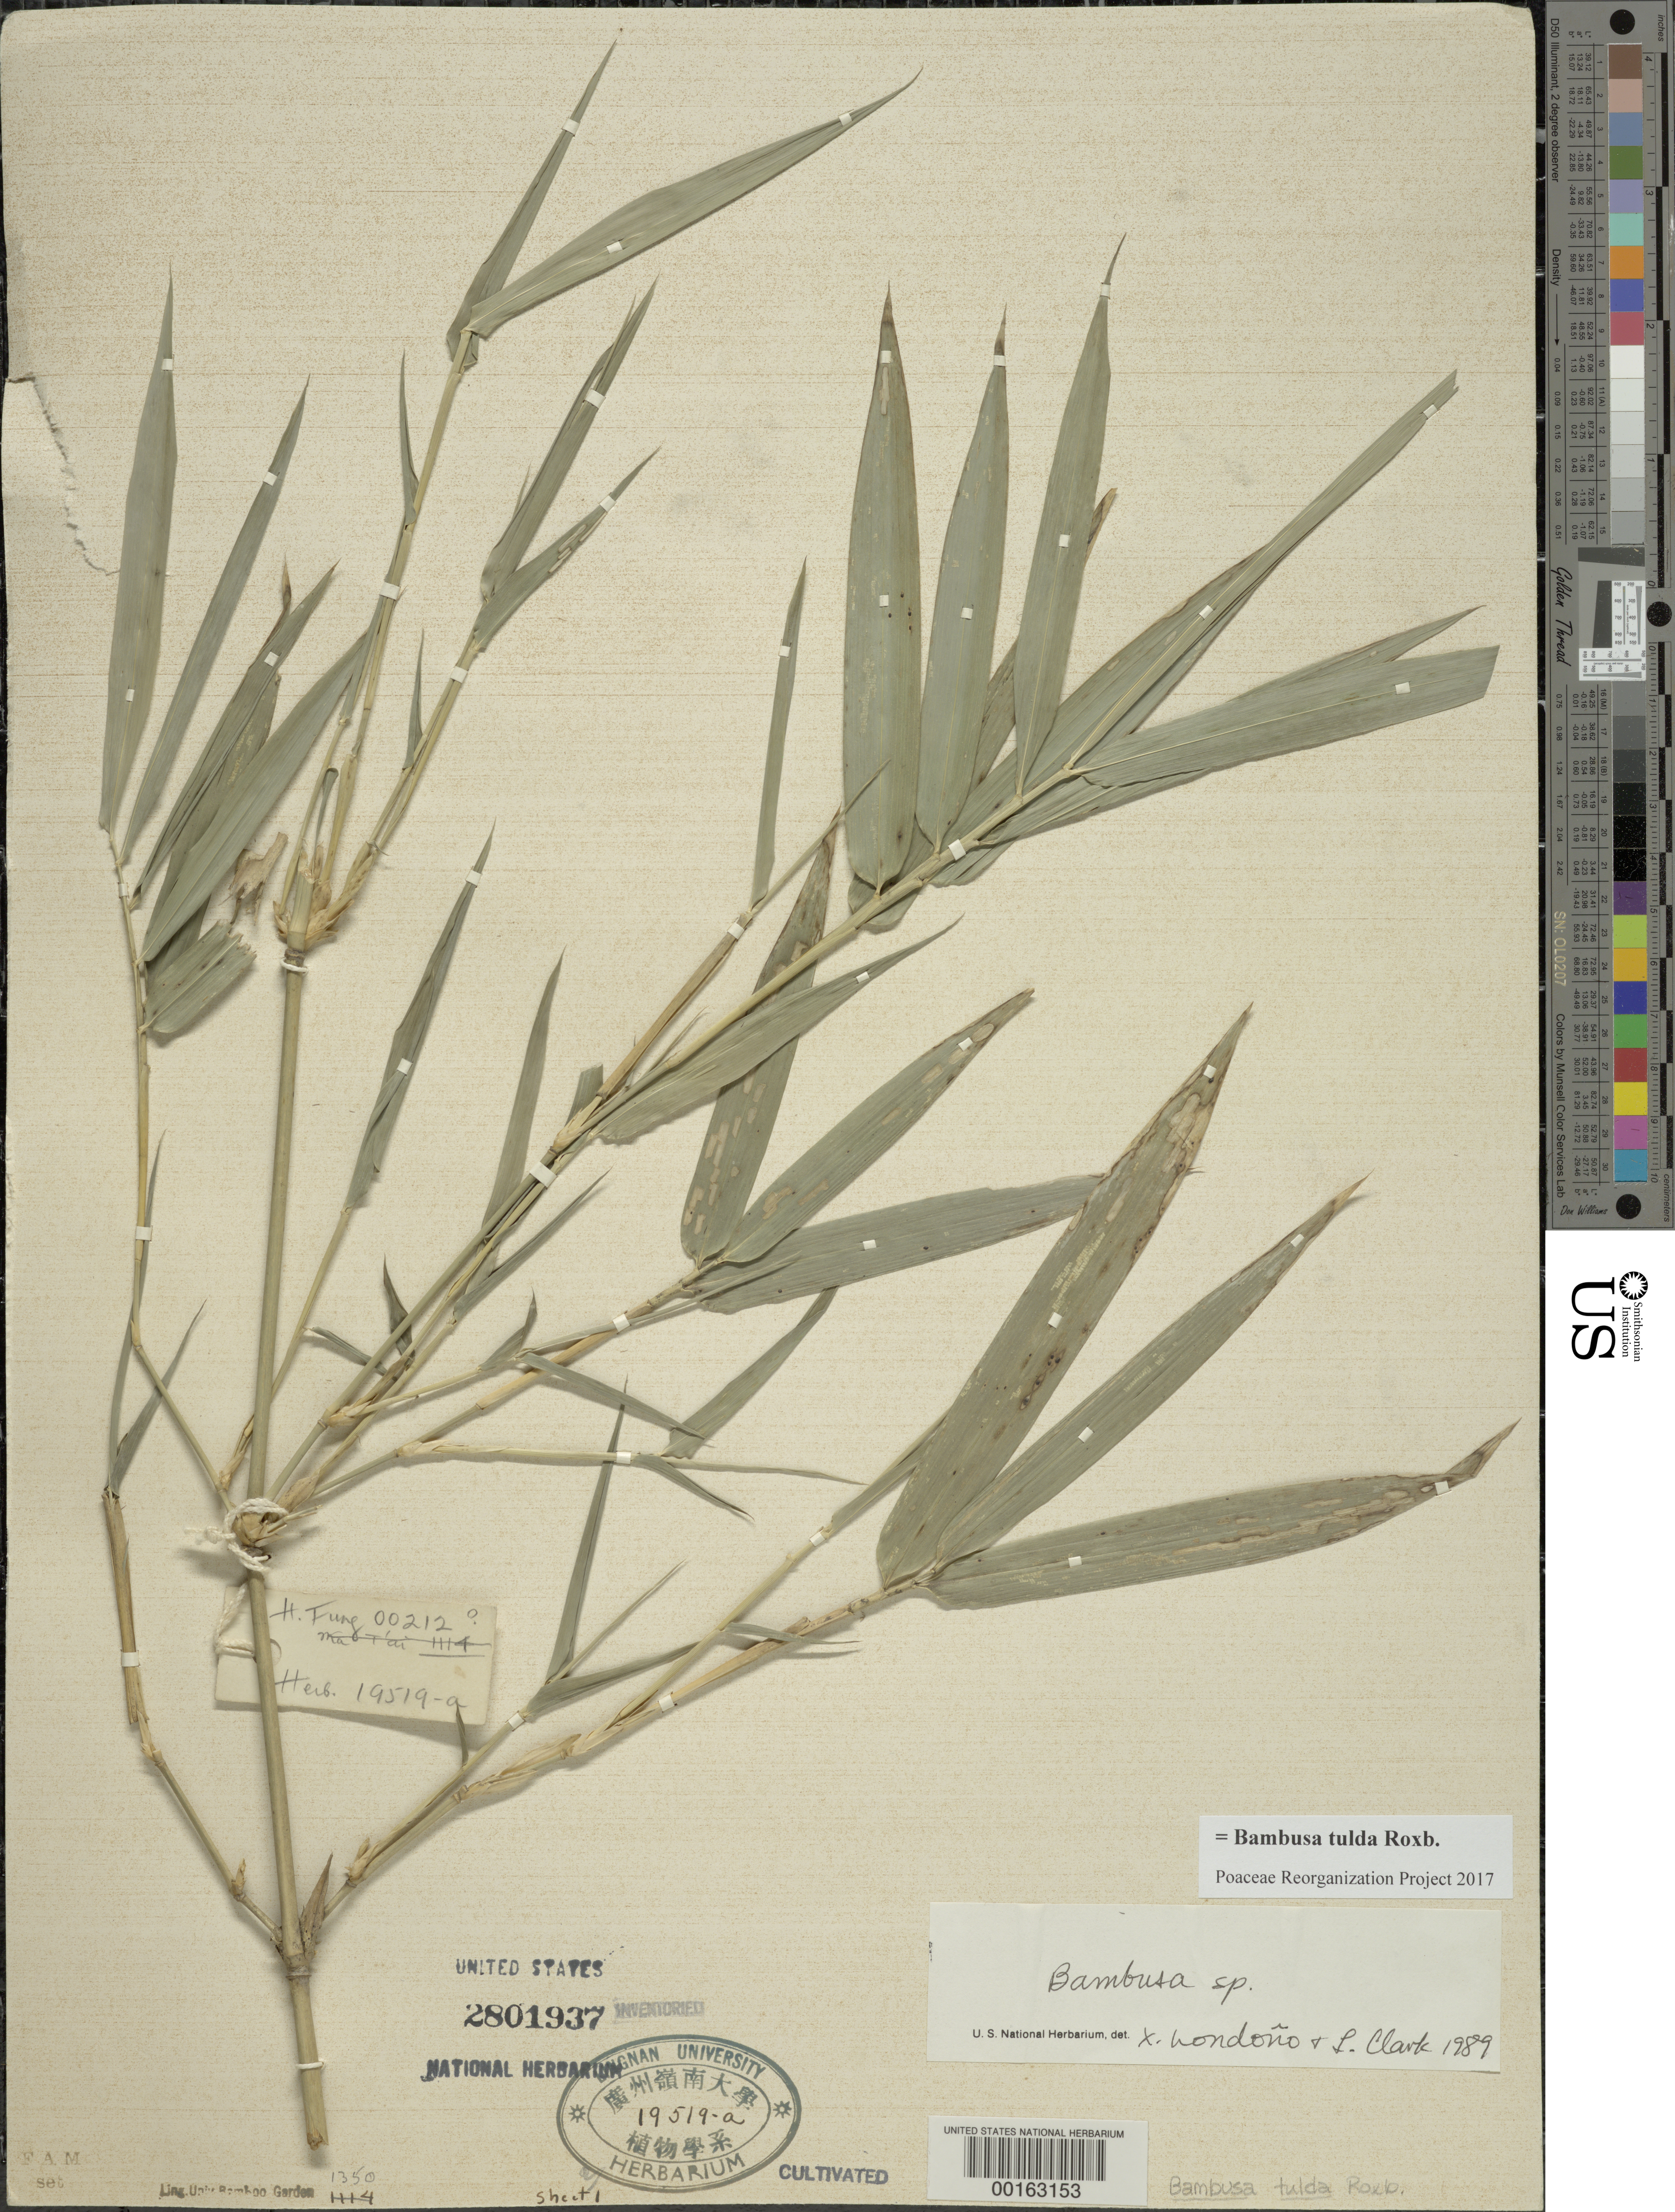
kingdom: Plantae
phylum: Tracheophyta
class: Liliopsida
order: Poales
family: Poaceae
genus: Bambusa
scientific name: Bambusa tulda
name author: Roxb.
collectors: H. L. Fung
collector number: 212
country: China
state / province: Guangdong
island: Honam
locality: Lingnan univ. bg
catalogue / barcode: US 2801937